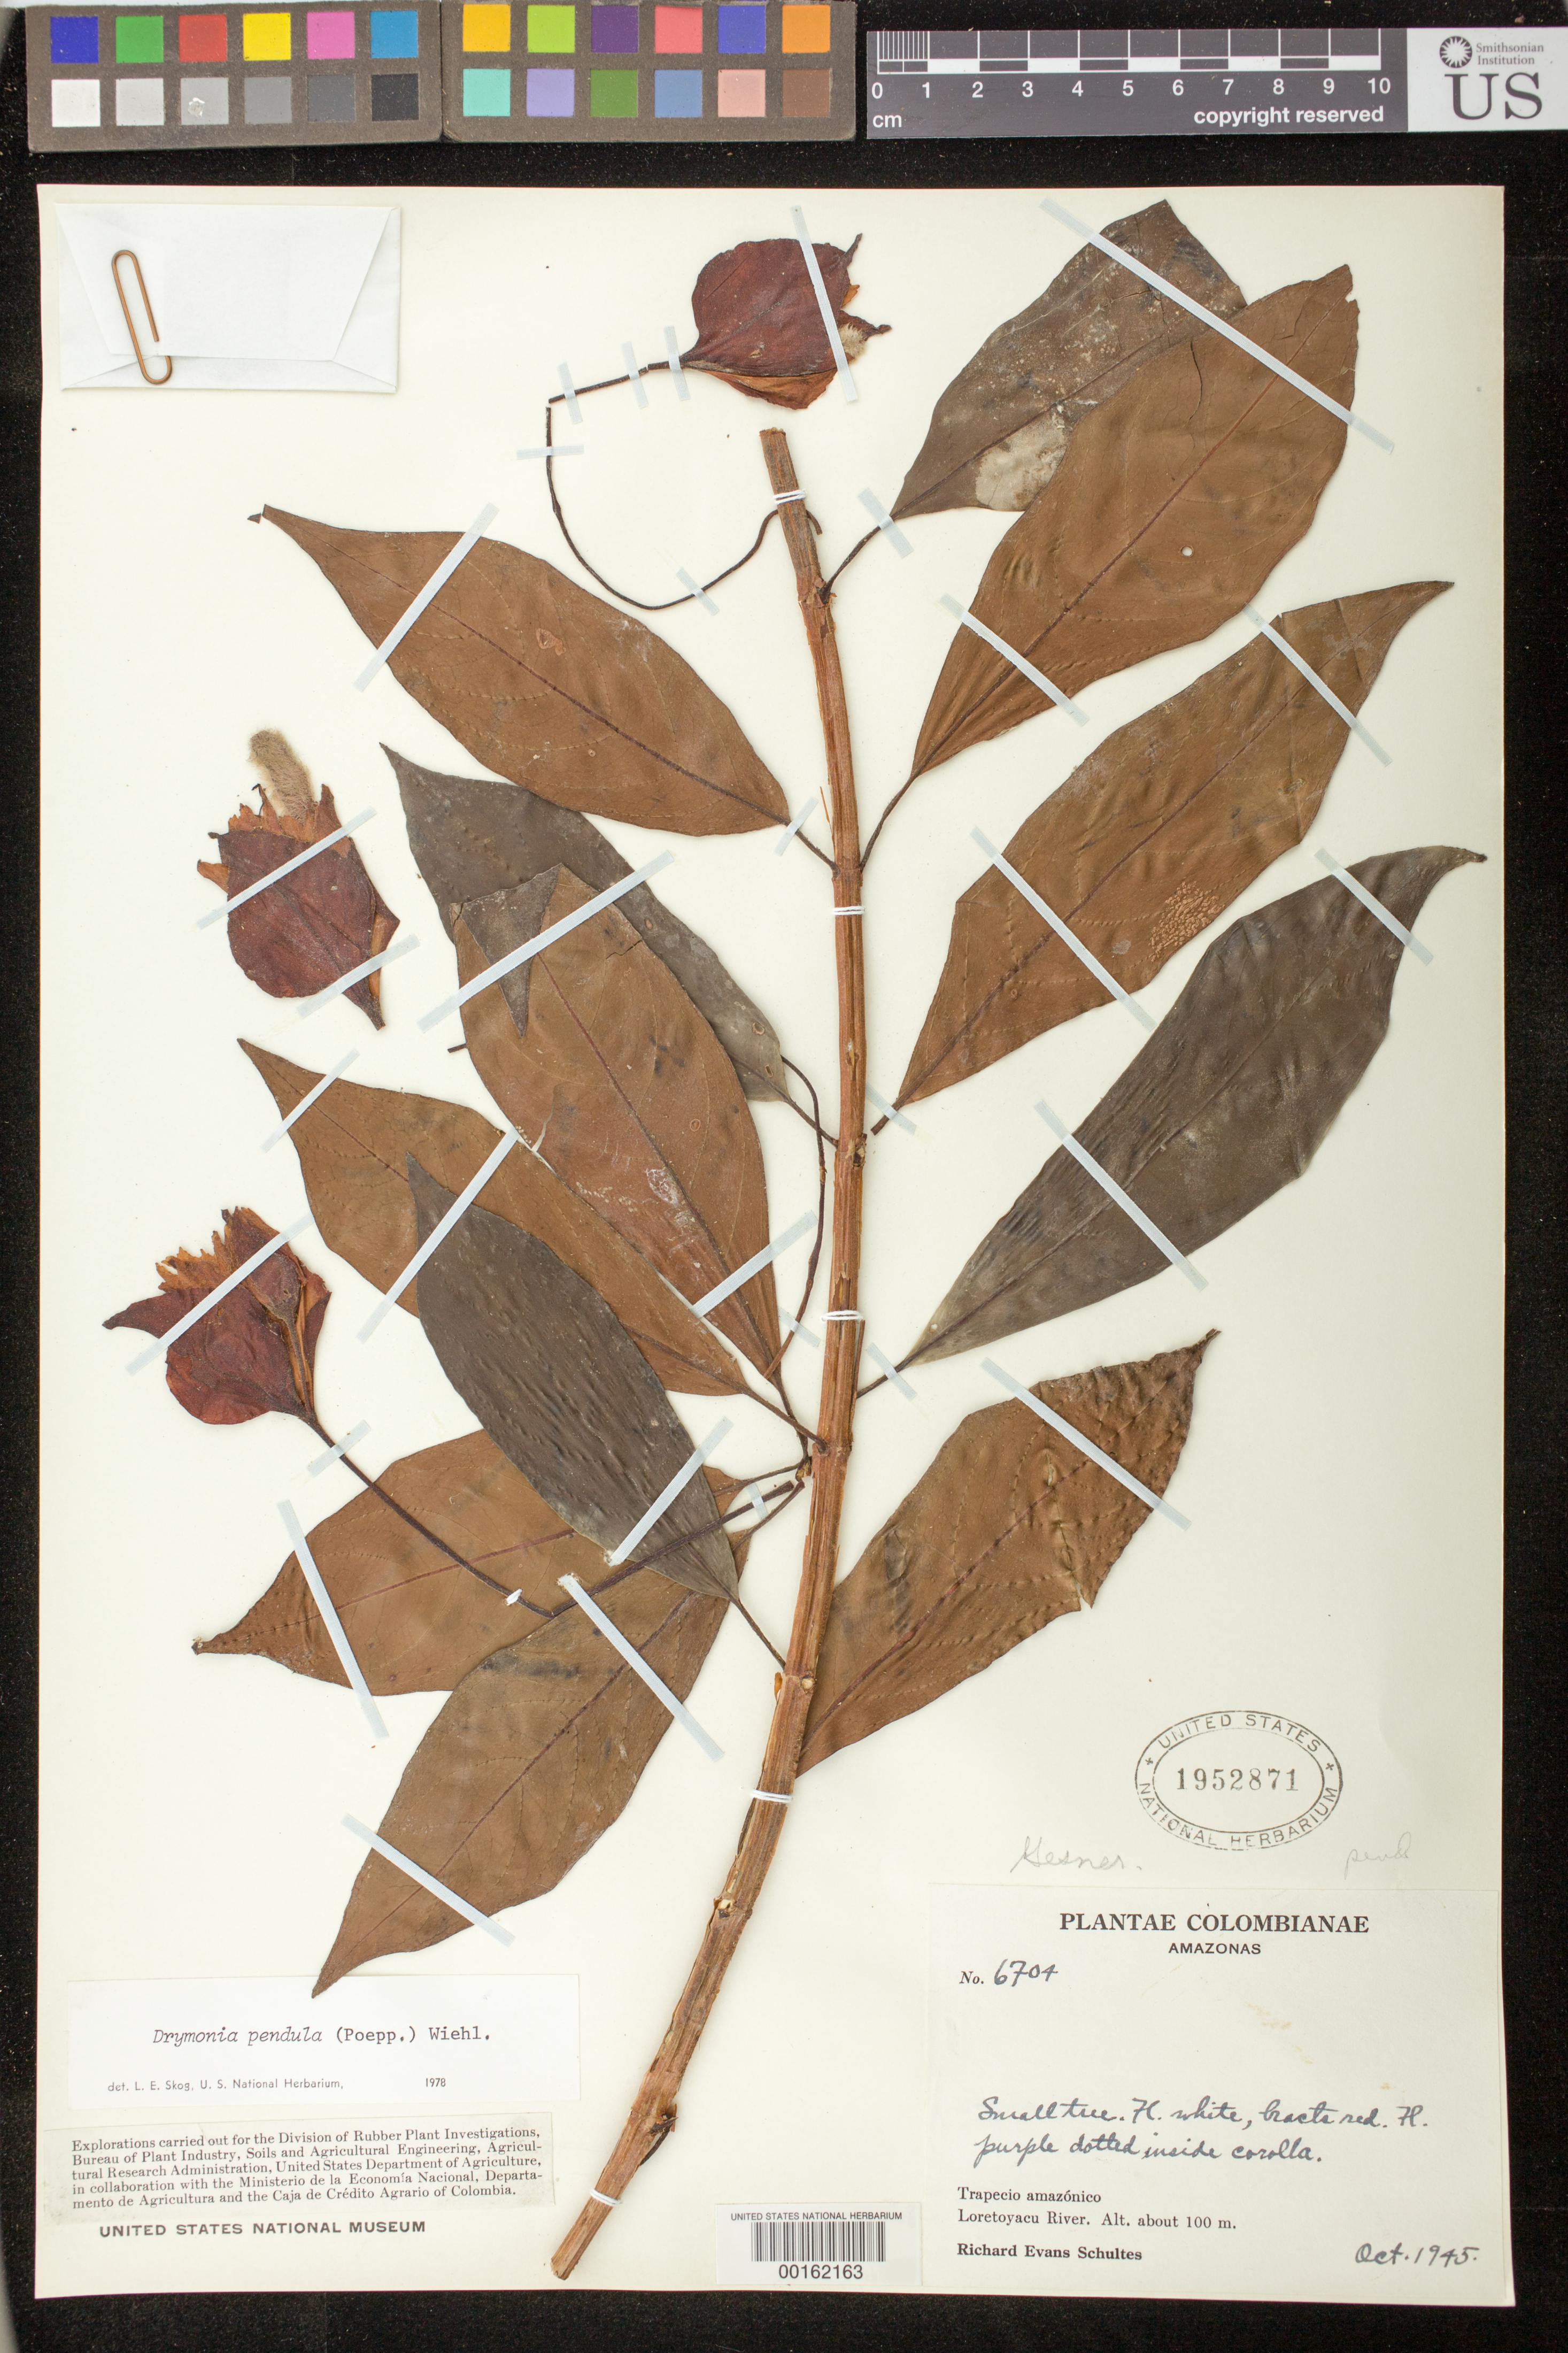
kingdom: Plantae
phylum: Tracheophyta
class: Magnoliopsida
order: Lamiales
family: Gesneriaceae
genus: Drymonia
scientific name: Drymonia pendula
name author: (Poepp.) Wiehler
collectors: R. E. Schultes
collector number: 6704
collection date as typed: Oct 1945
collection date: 1945-10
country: Colombia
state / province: Amazônas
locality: Trapecio Amazonico, Loretoyacu River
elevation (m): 100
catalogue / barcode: US 1952871